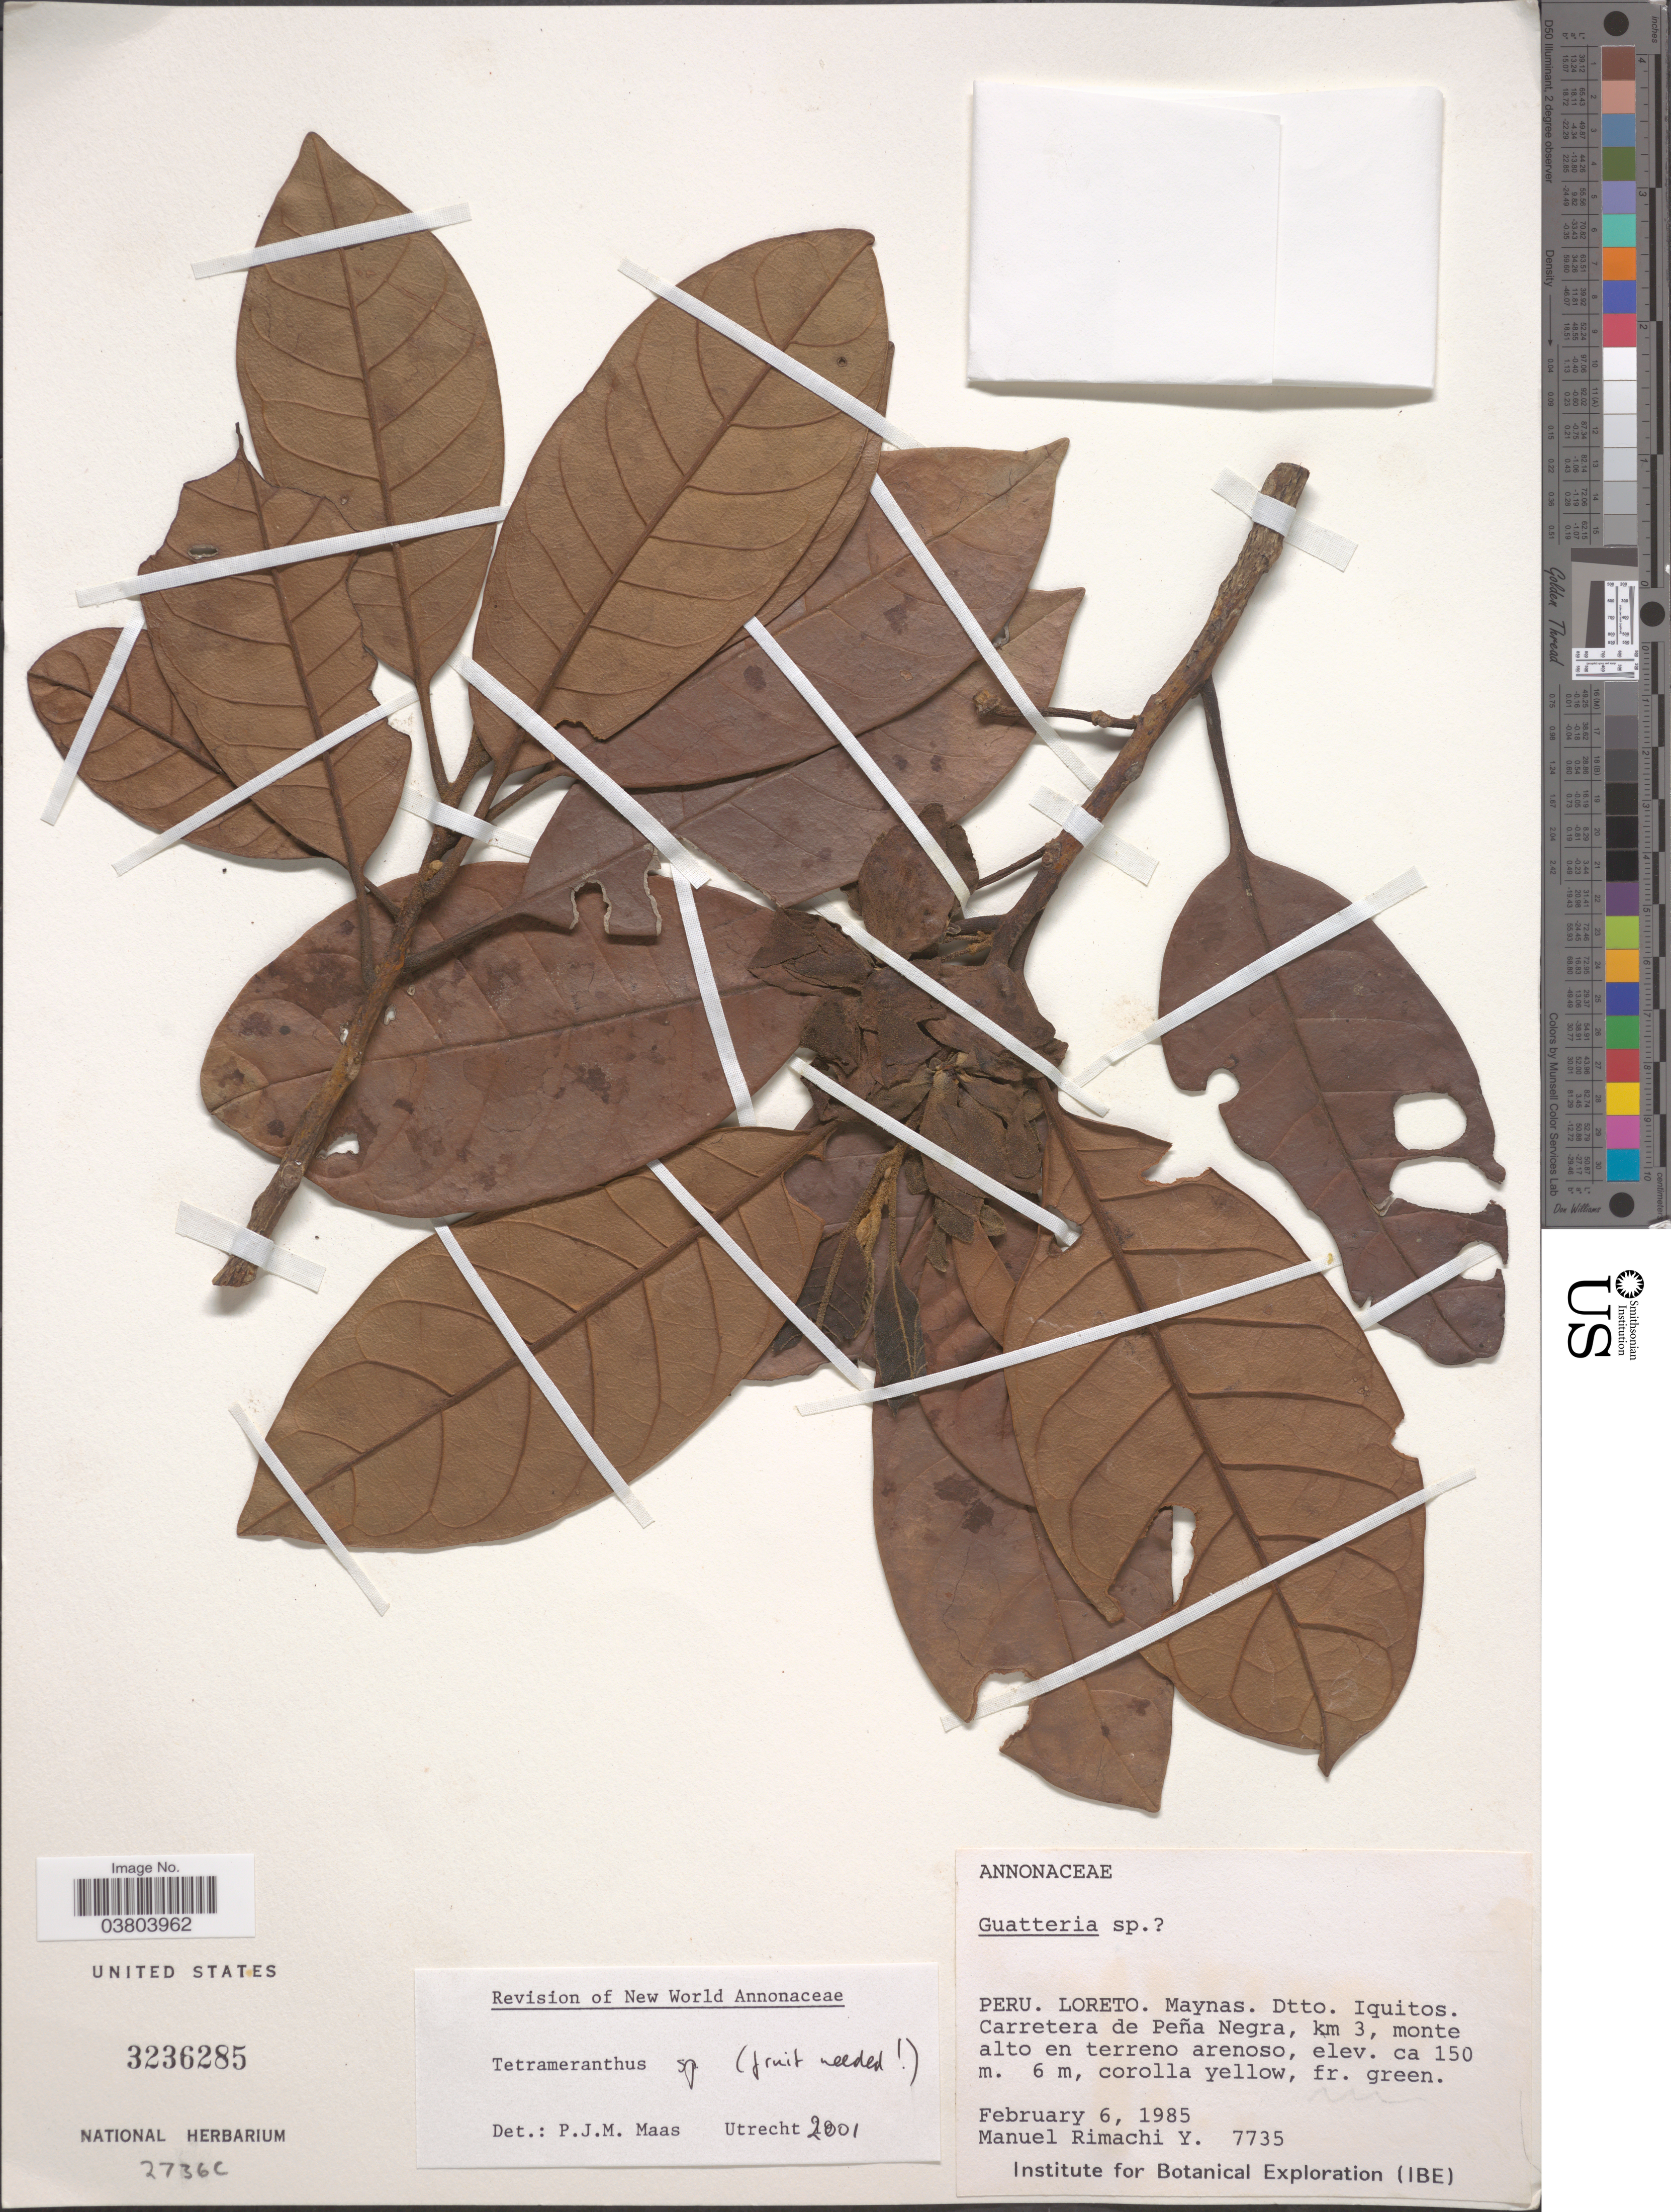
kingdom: Plantae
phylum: Tracheophyta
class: Magnoliopsida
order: Magnoliales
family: Annonaceae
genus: Tetrameranthus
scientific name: Tetrameranthus umbellatus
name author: Westra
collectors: M. Rimachi Y.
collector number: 7735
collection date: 1985-02-06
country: Peru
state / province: Loreto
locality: Maynas. Dtto. Iquitos. Carretera de Peña Negra, km 3, monte alto en terreno arenoso.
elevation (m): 150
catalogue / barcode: US 3236285